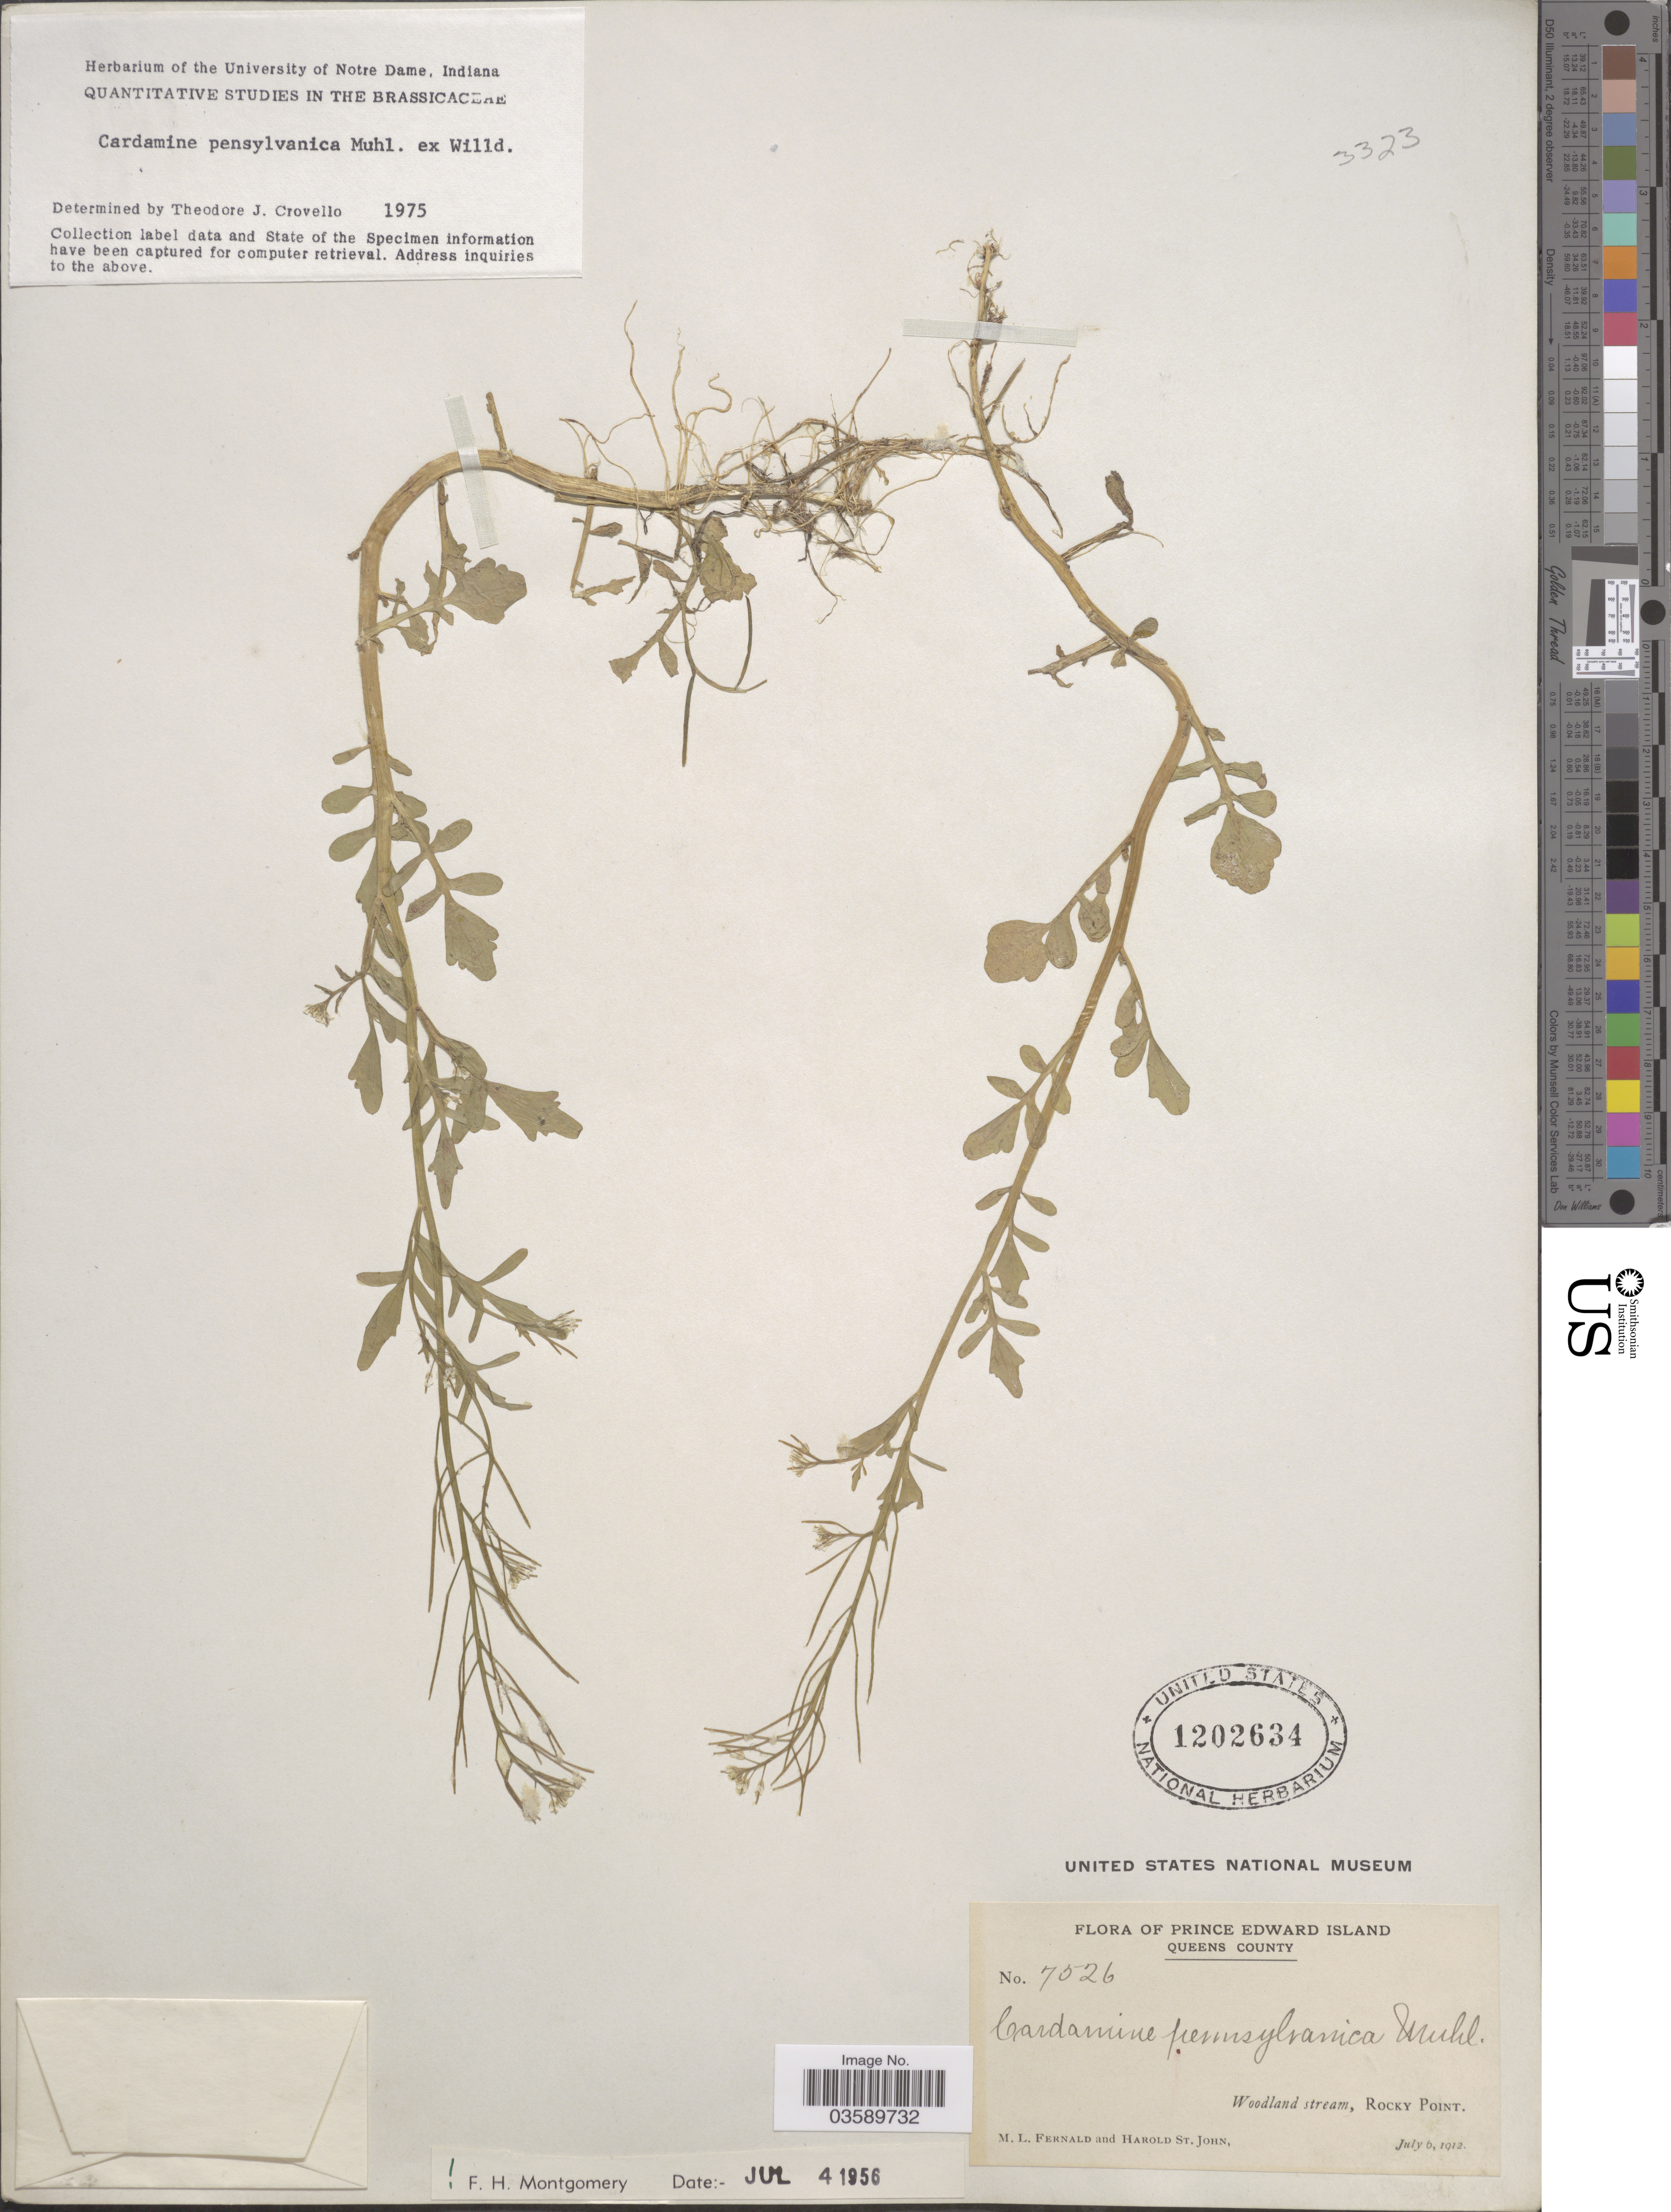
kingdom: Plantae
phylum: Tracheophyta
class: Magnoliopsida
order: Brassicales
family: Brassicaceae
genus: Cardamine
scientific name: Cardamine pensylvanica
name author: Muhl. ex Willd.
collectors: M. L. Fernald & H. St. John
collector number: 7526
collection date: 1912-07-06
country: Canada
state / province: Prince Edward Island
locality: Queens County. Woodland stream, Rocky Point.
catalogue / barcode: US 1202634